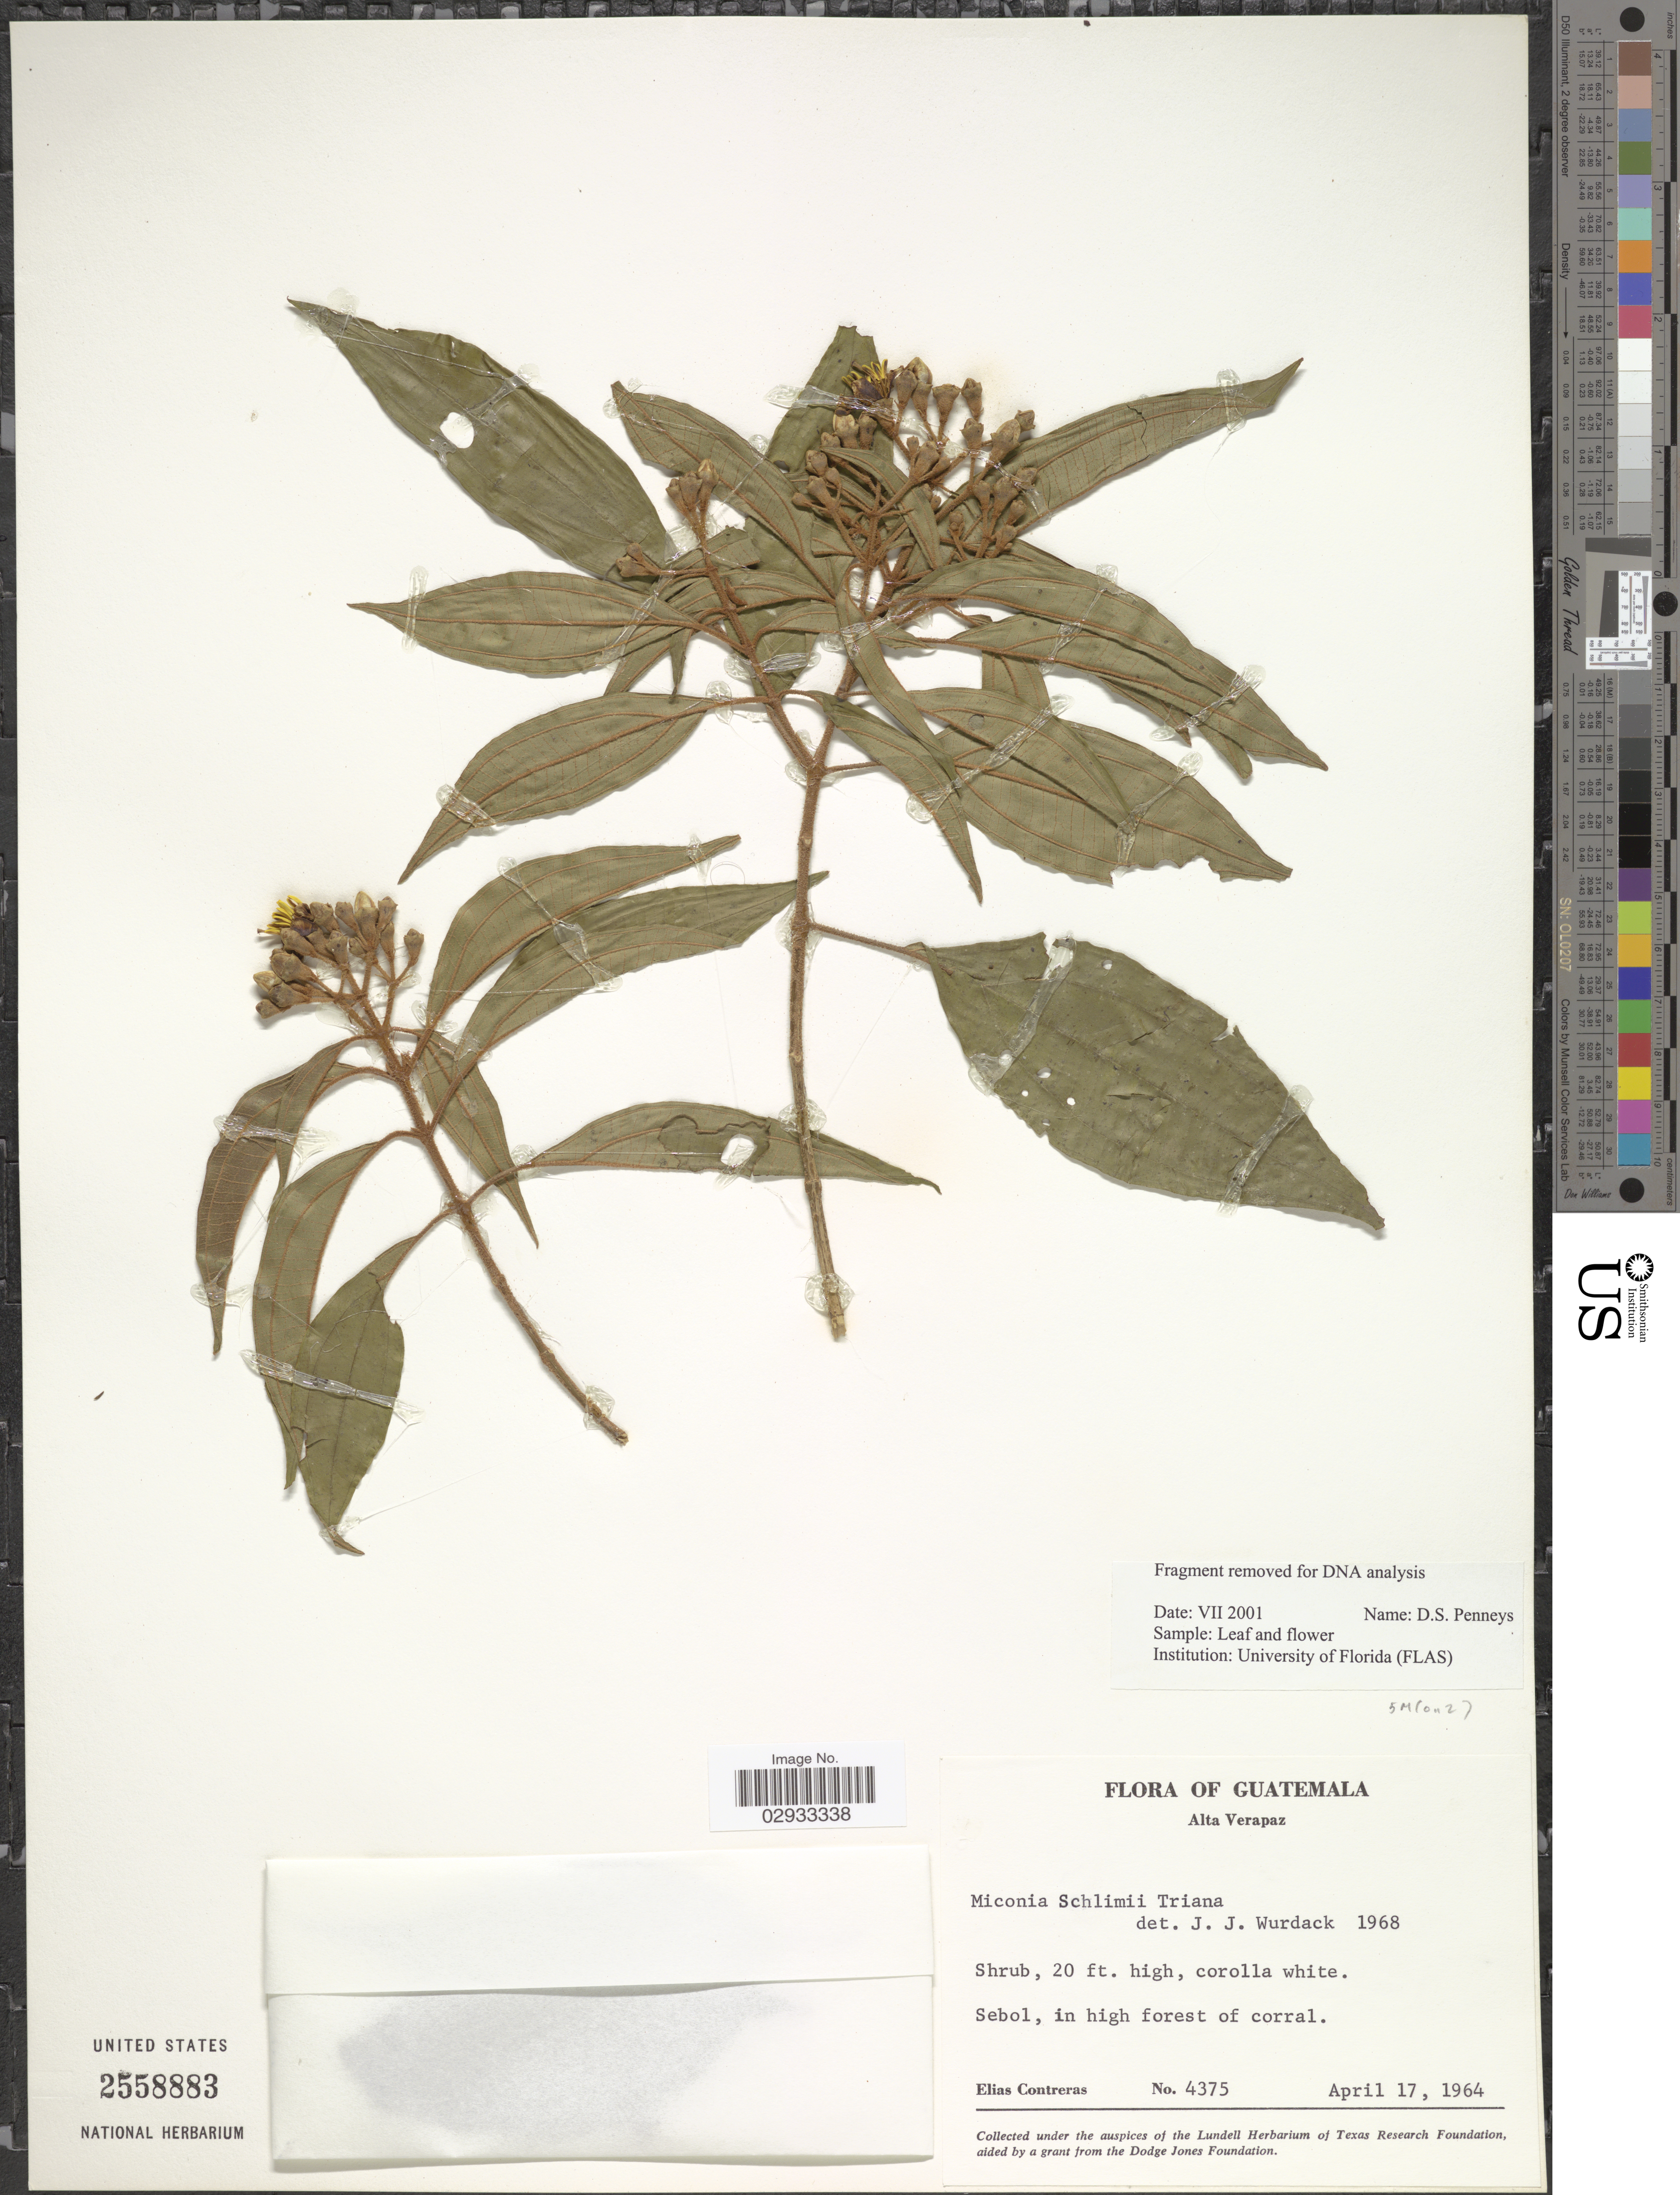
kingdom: Plantae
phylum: Tracheophyta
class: Magnoliopsida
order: Myrtales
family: Melastomataceae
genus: Miconia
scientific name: Miconia schlimii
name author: Triana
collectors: E. Contreras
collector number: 4375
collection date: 1964-04-17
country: Guatemala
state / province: Alta Verapaz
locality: Sebol.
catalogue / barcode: US 2558883